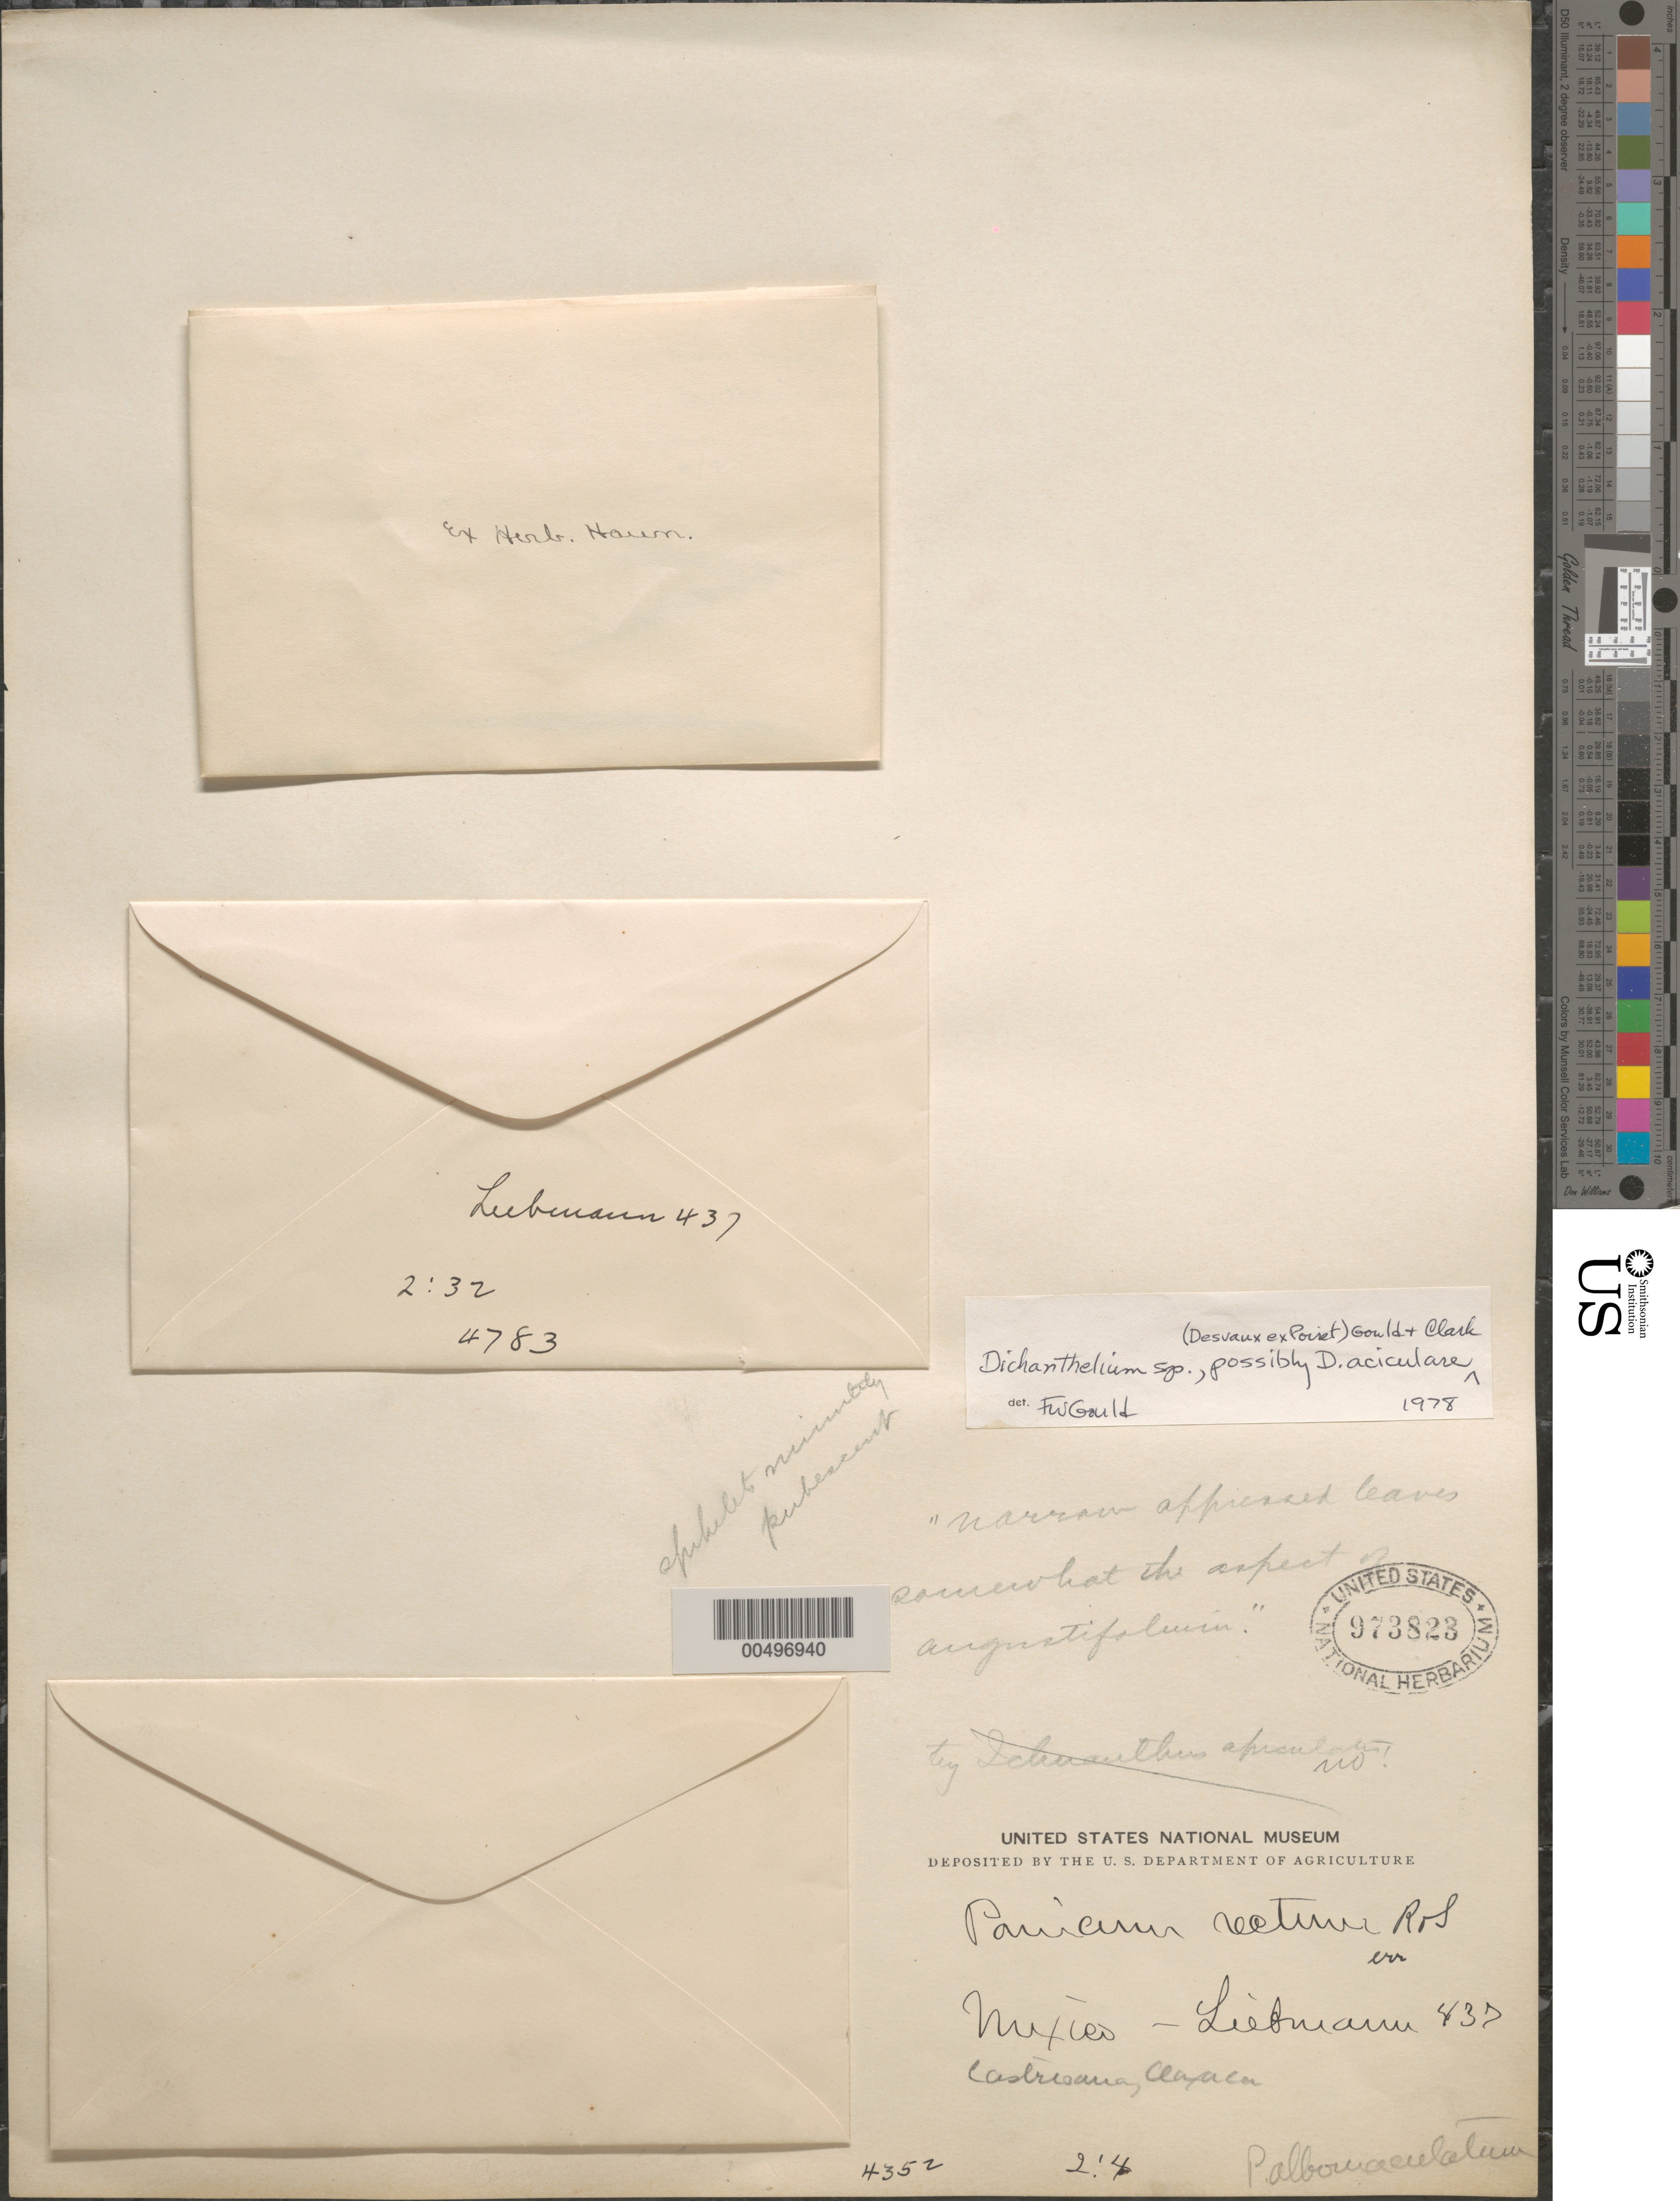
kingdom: Plantae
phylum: Tracheophyta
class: Liliopsida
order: Poales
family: Poaceae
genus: Dichanthelium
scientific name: Dichanthelium aciculare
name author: (Desv. ex Poir.) Gould & C.A. Clark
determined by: Gould, F. W.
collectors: F. M. Liebmann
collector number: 437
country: Mexico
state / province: Oaxaca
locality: Castrisana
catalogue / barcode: US 973823